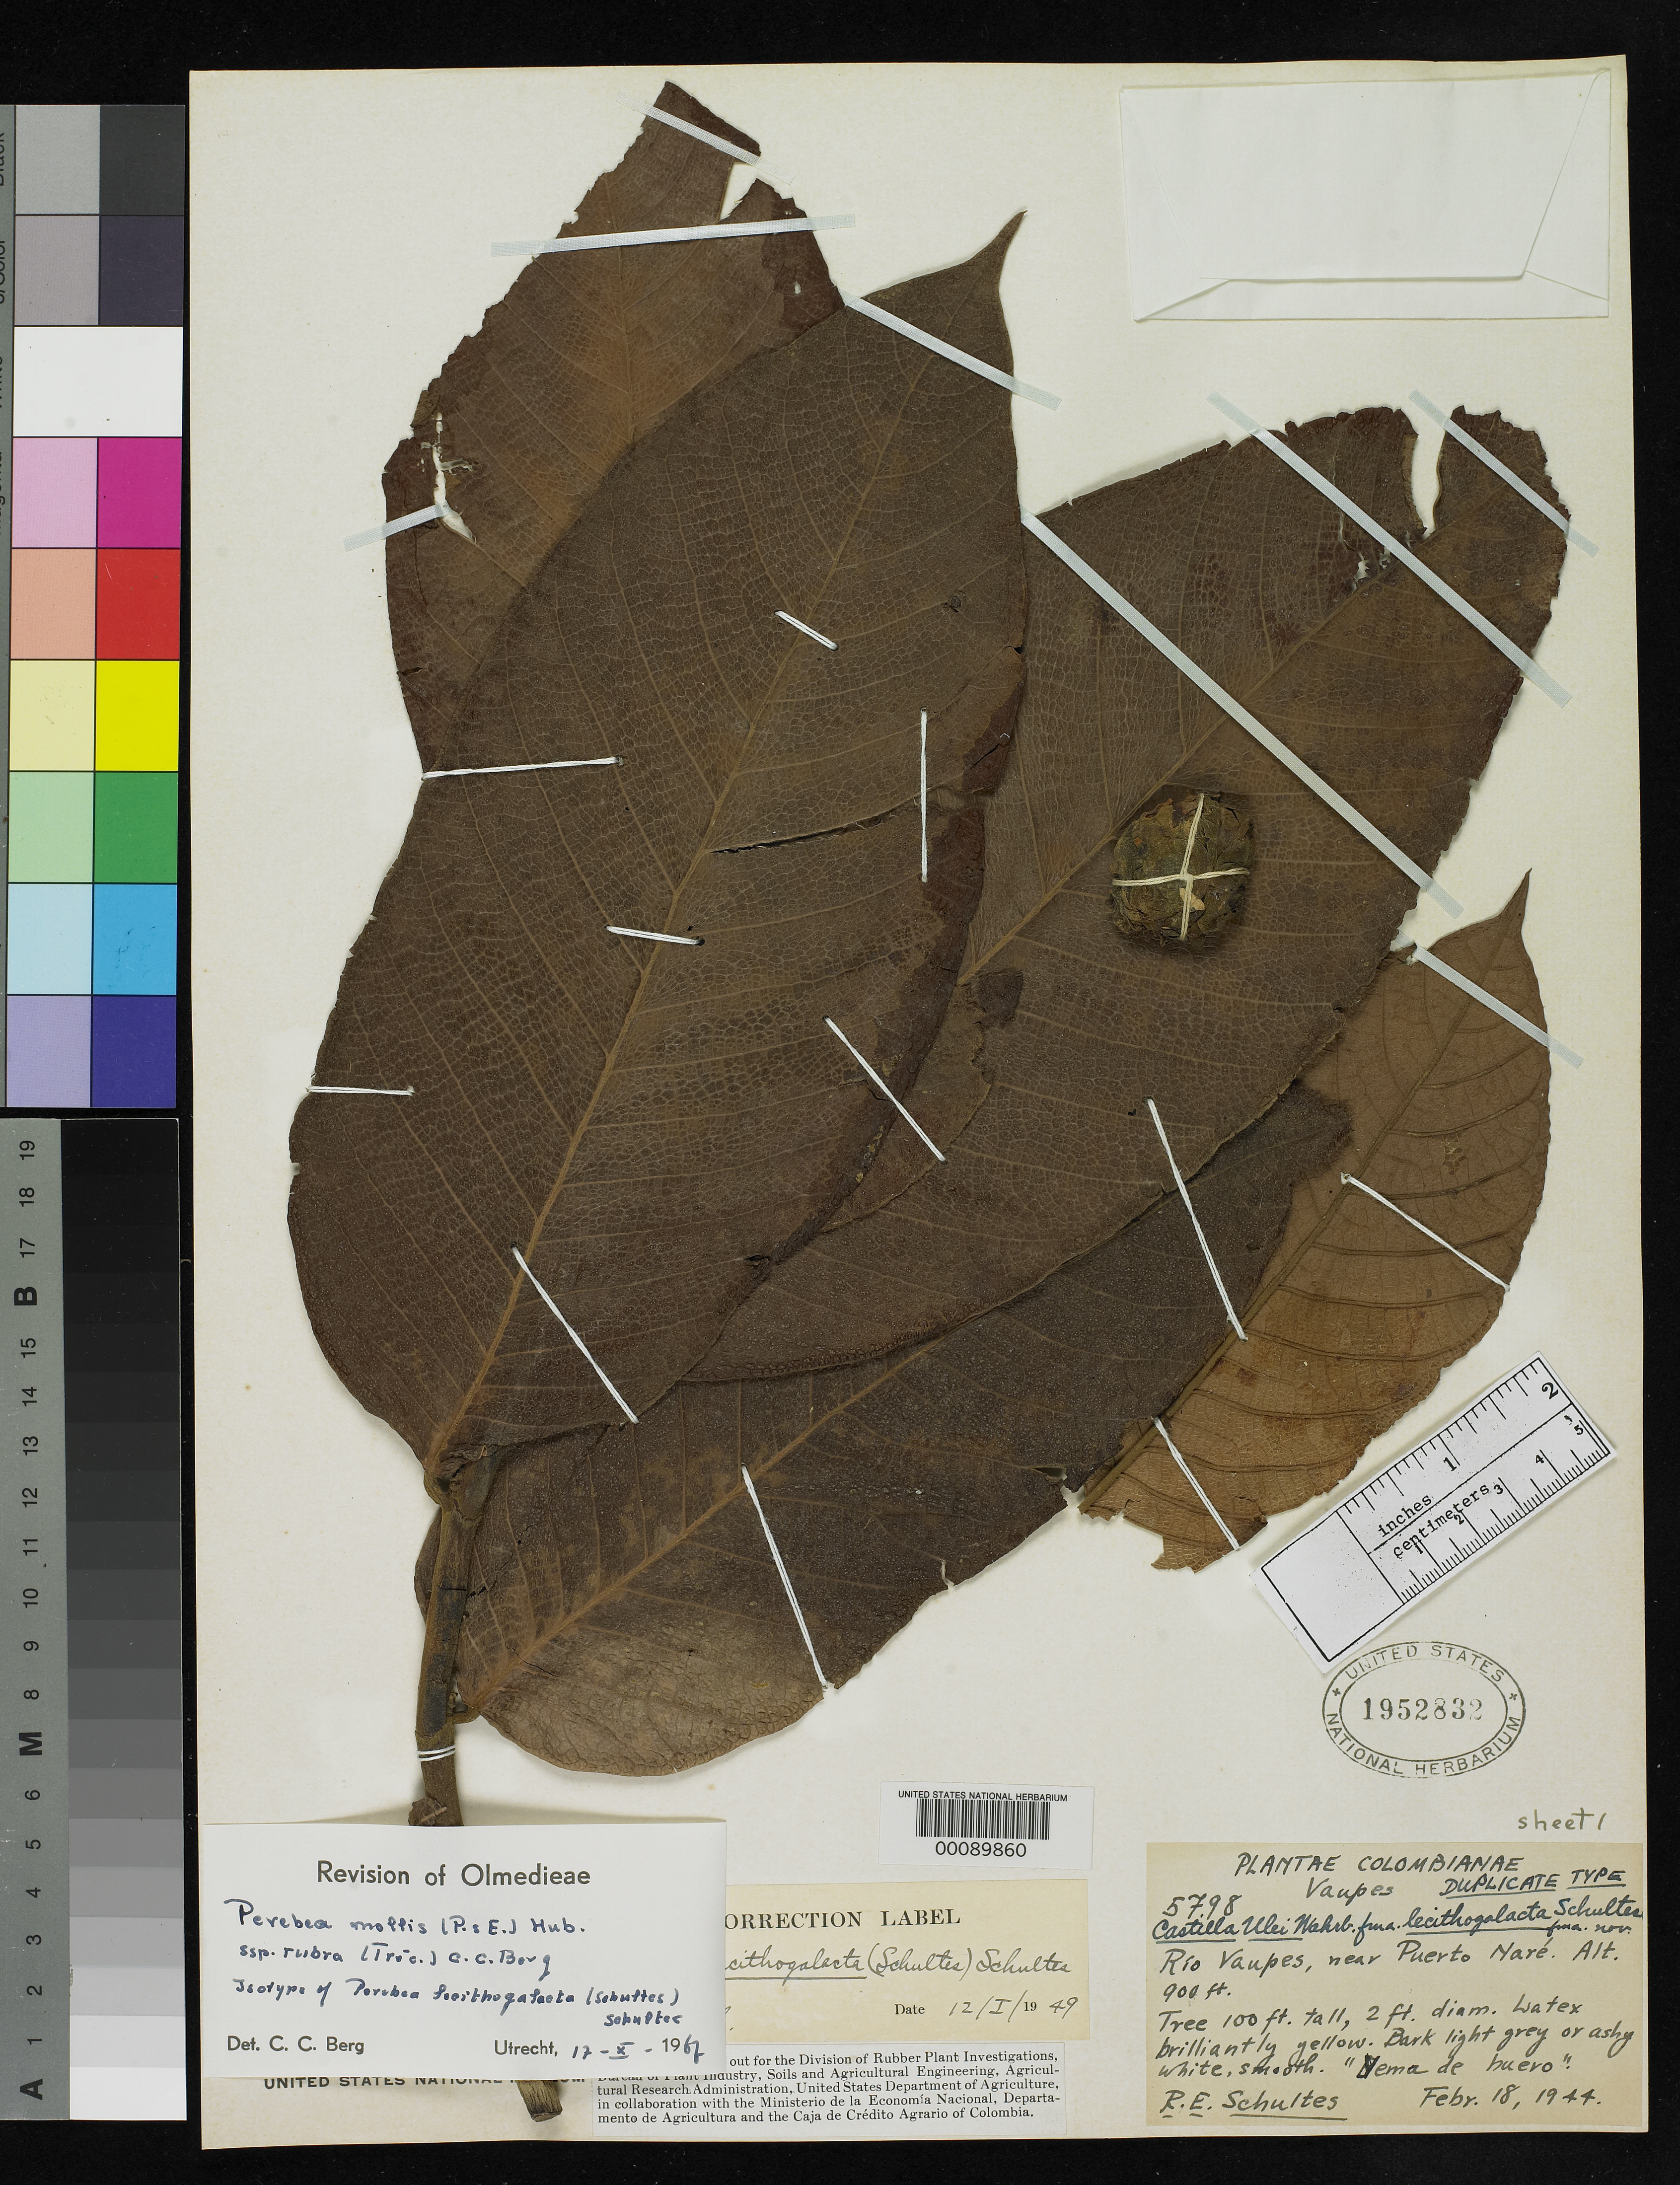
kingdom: Plantae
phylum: Tracheophyta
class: Magnoliopsida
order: Rosales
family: Moraceae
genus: Castilla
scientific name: Castilla ulei f. lecithogalacta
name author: R.E. Schult.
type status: Isotype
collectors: R. E. Schultes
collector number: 5798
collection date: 1944-02-18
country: Colombia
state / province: Vaupés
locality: Rio Vaupes near Puerto Nare.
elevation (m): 274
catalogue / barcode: US 1952832